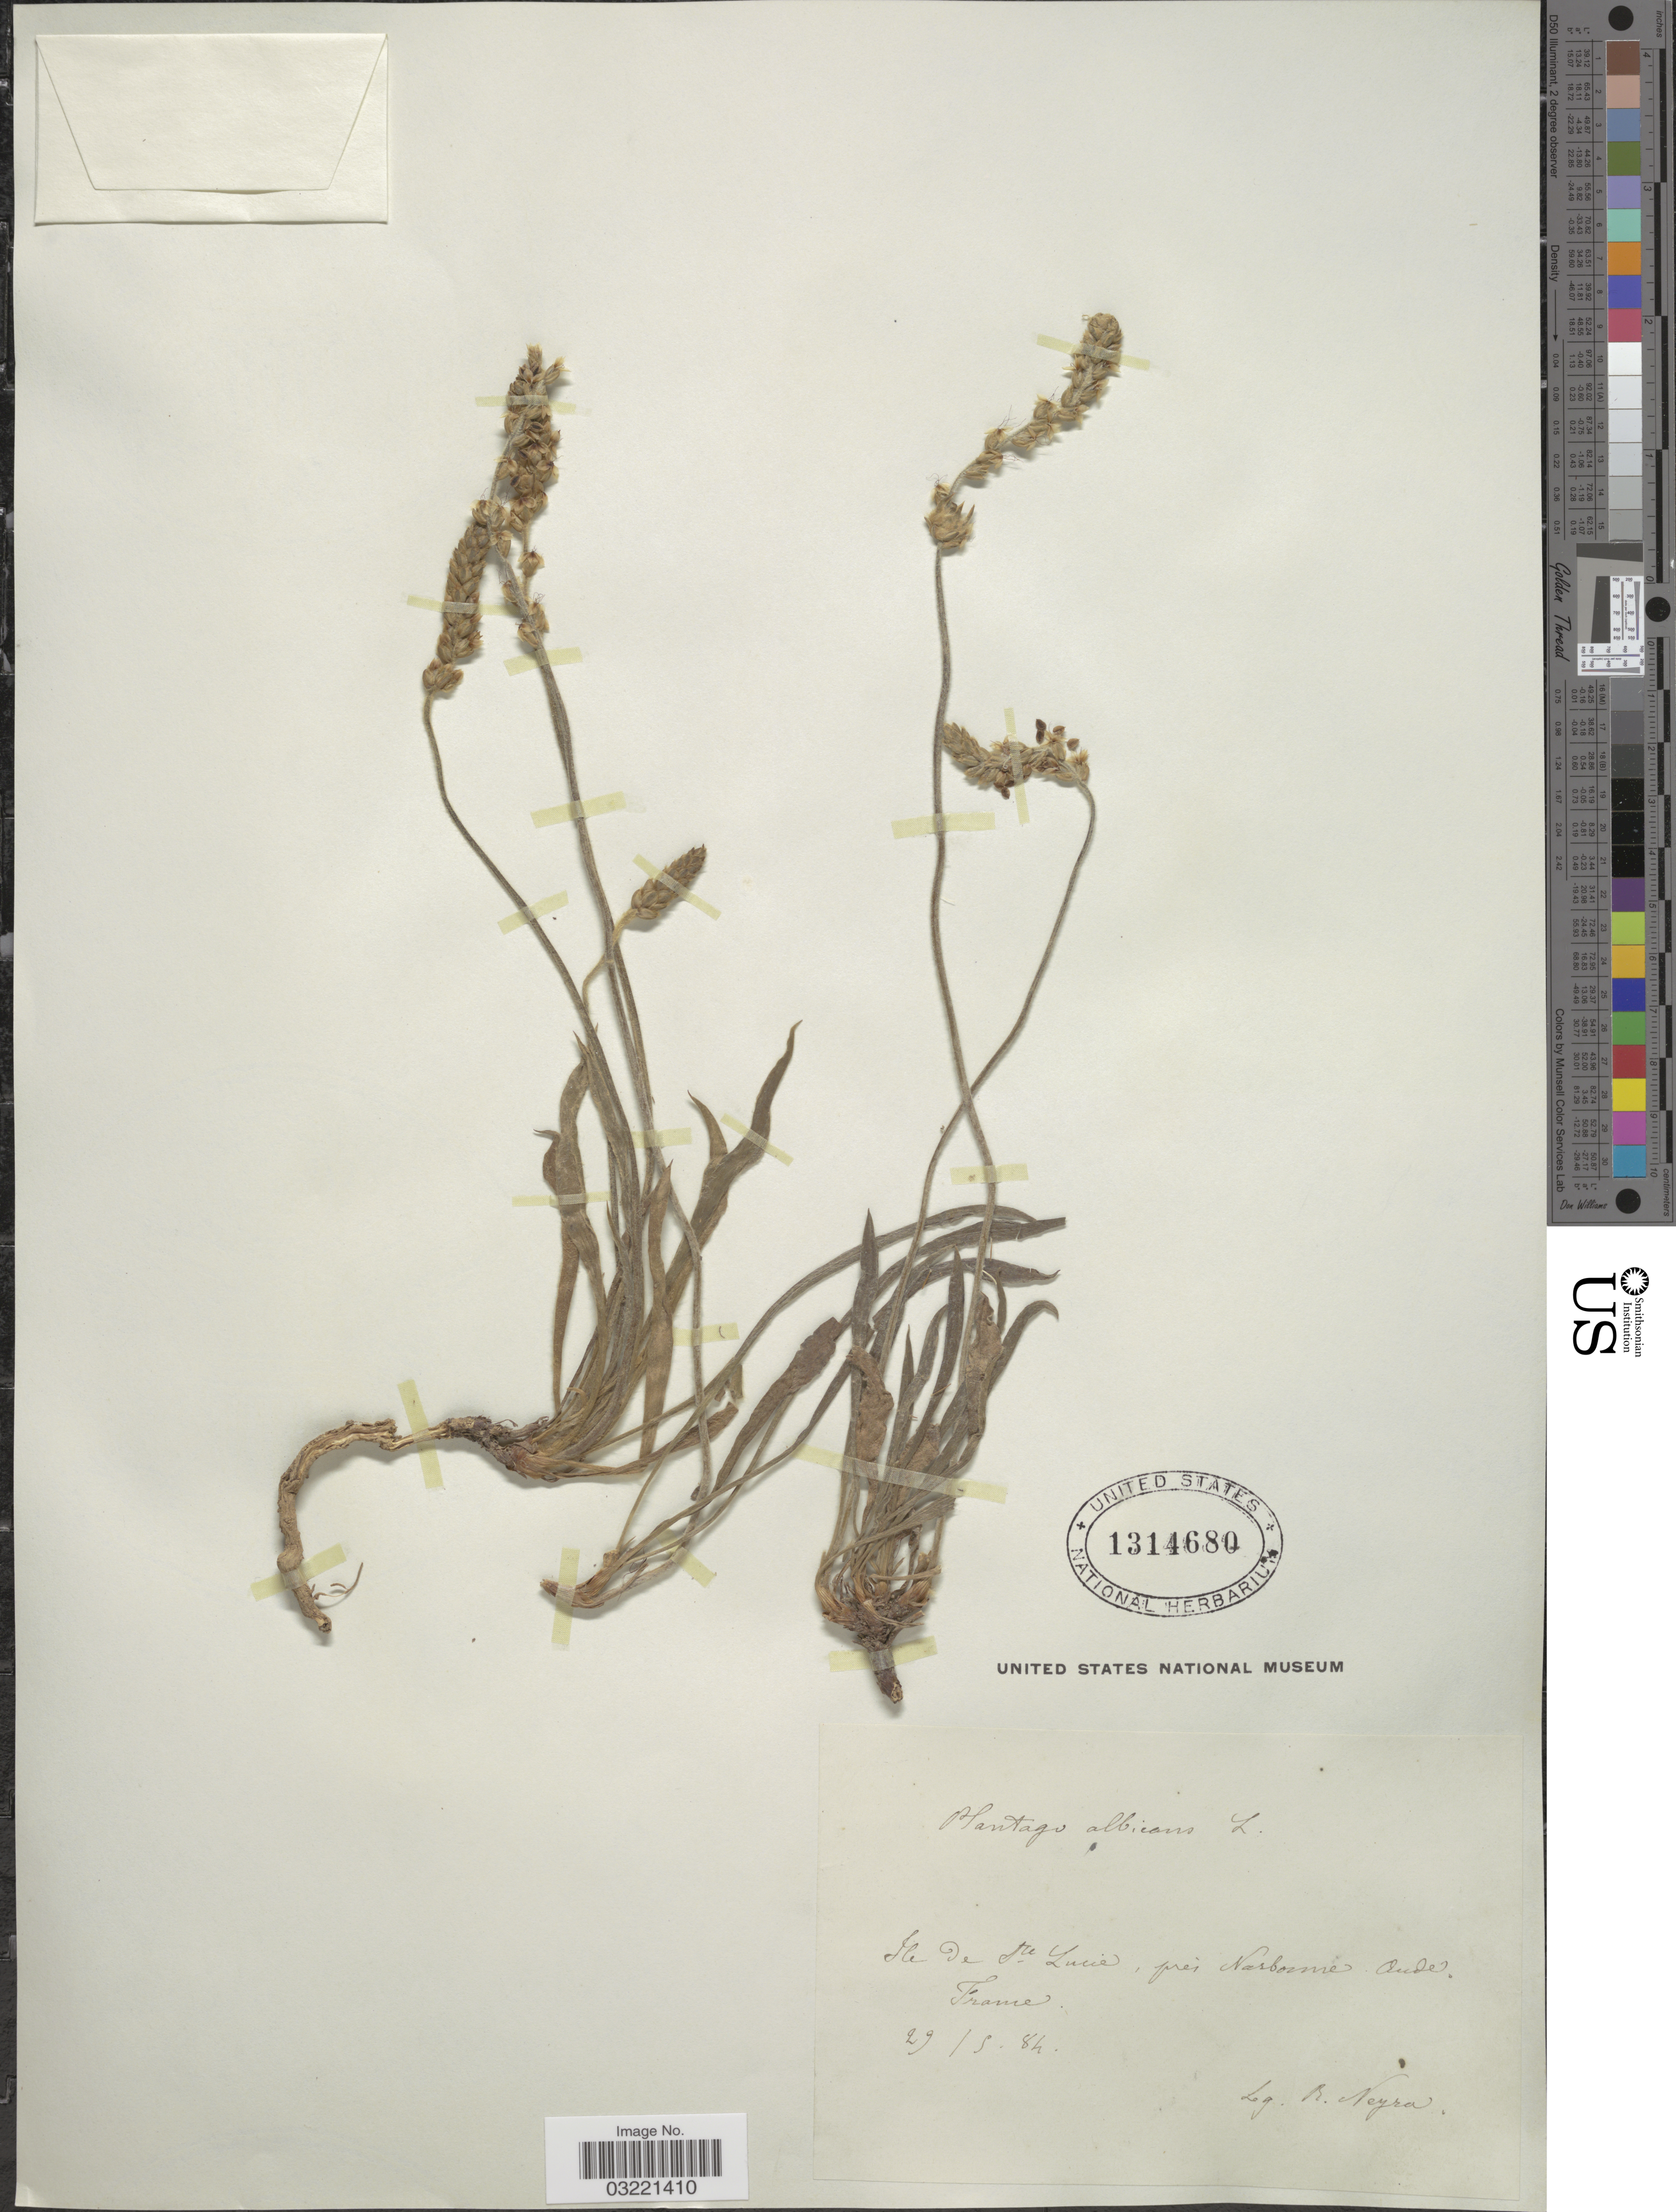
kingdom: Plantae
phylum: Tracheophyta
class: Magnoliopsida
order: Lamiales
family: Plantaginaceae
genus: Plantago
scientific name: Plantago albicans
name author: L.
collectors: R. Neyra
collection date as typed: Transcribed d/m/y: 29/5/84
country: France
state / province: Occitanie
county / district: Aude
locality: Ile de Ste Lucie, près Narbonne aude France.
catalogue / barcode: US 1314680